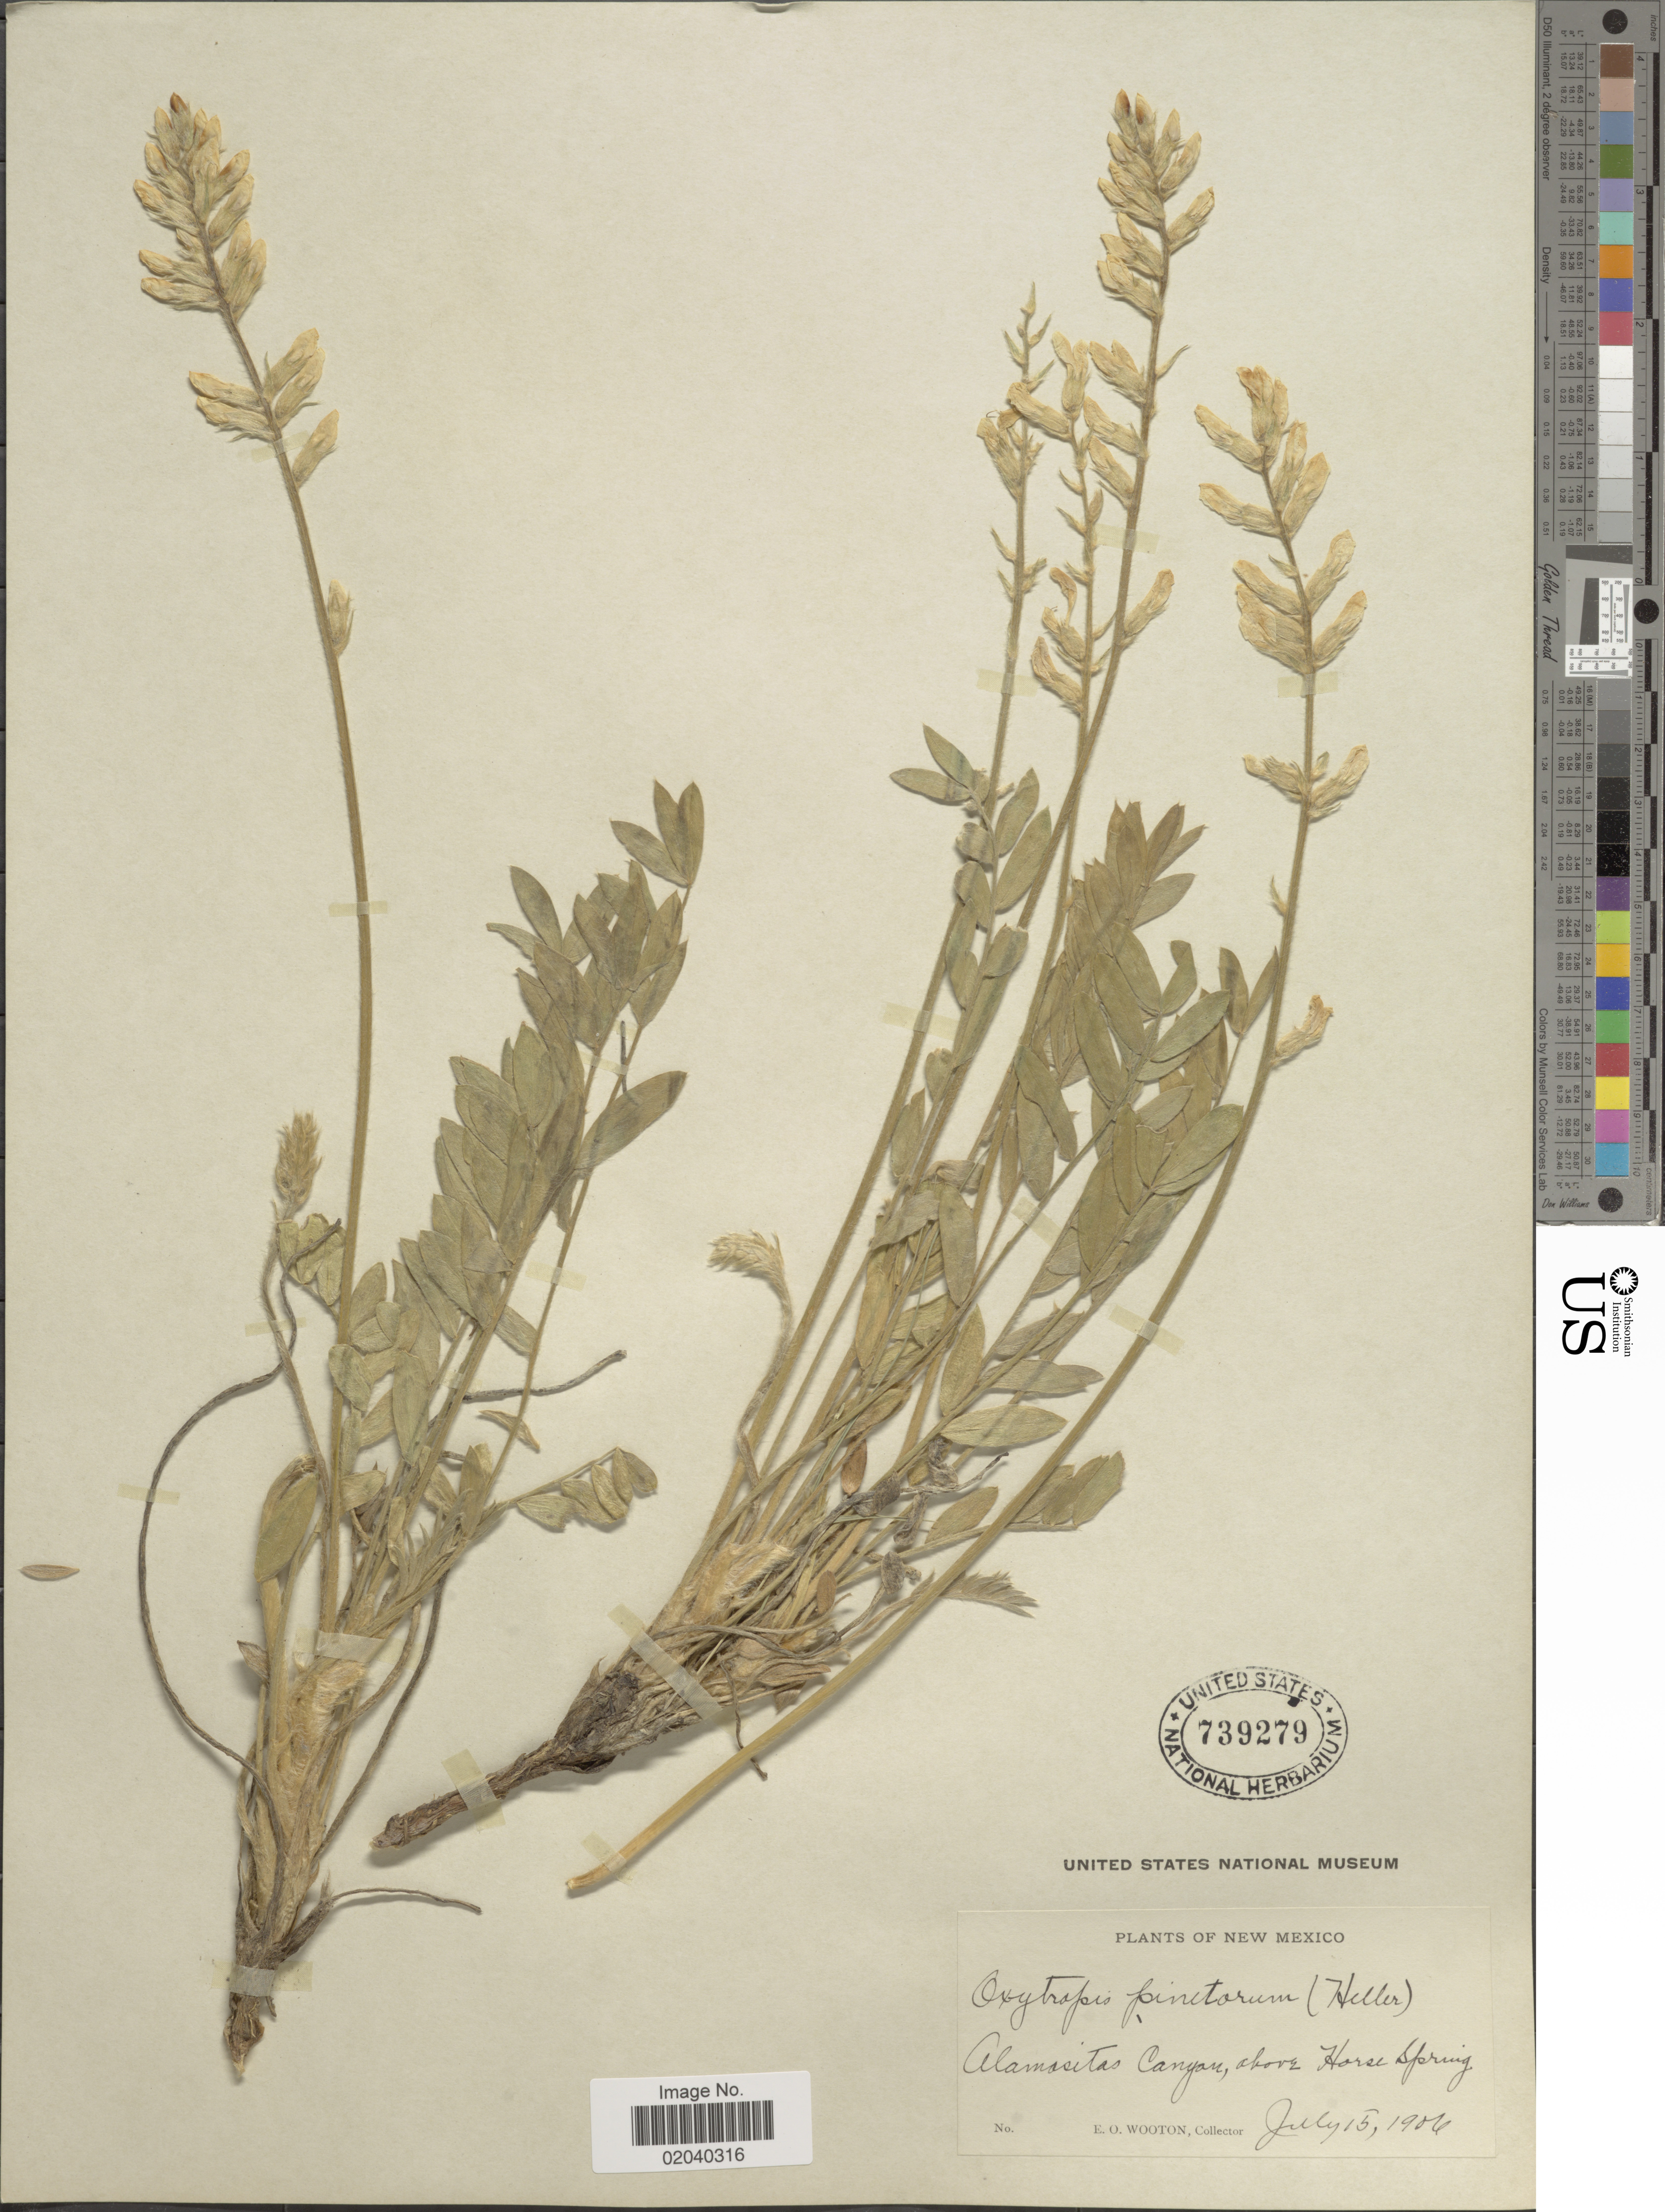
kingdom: Plantae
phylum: Tracheophyta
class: Magnoliopsida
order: Fabales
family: Fabaceae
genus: Oxytropis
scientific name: Oxytropis sericea var. sericea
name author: Nutt.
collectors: E. O. Wooton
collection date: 1906-07-15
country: United States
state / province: New Mexico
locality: Alamositas Canyon, above Horse Spring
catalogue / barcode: US 739279